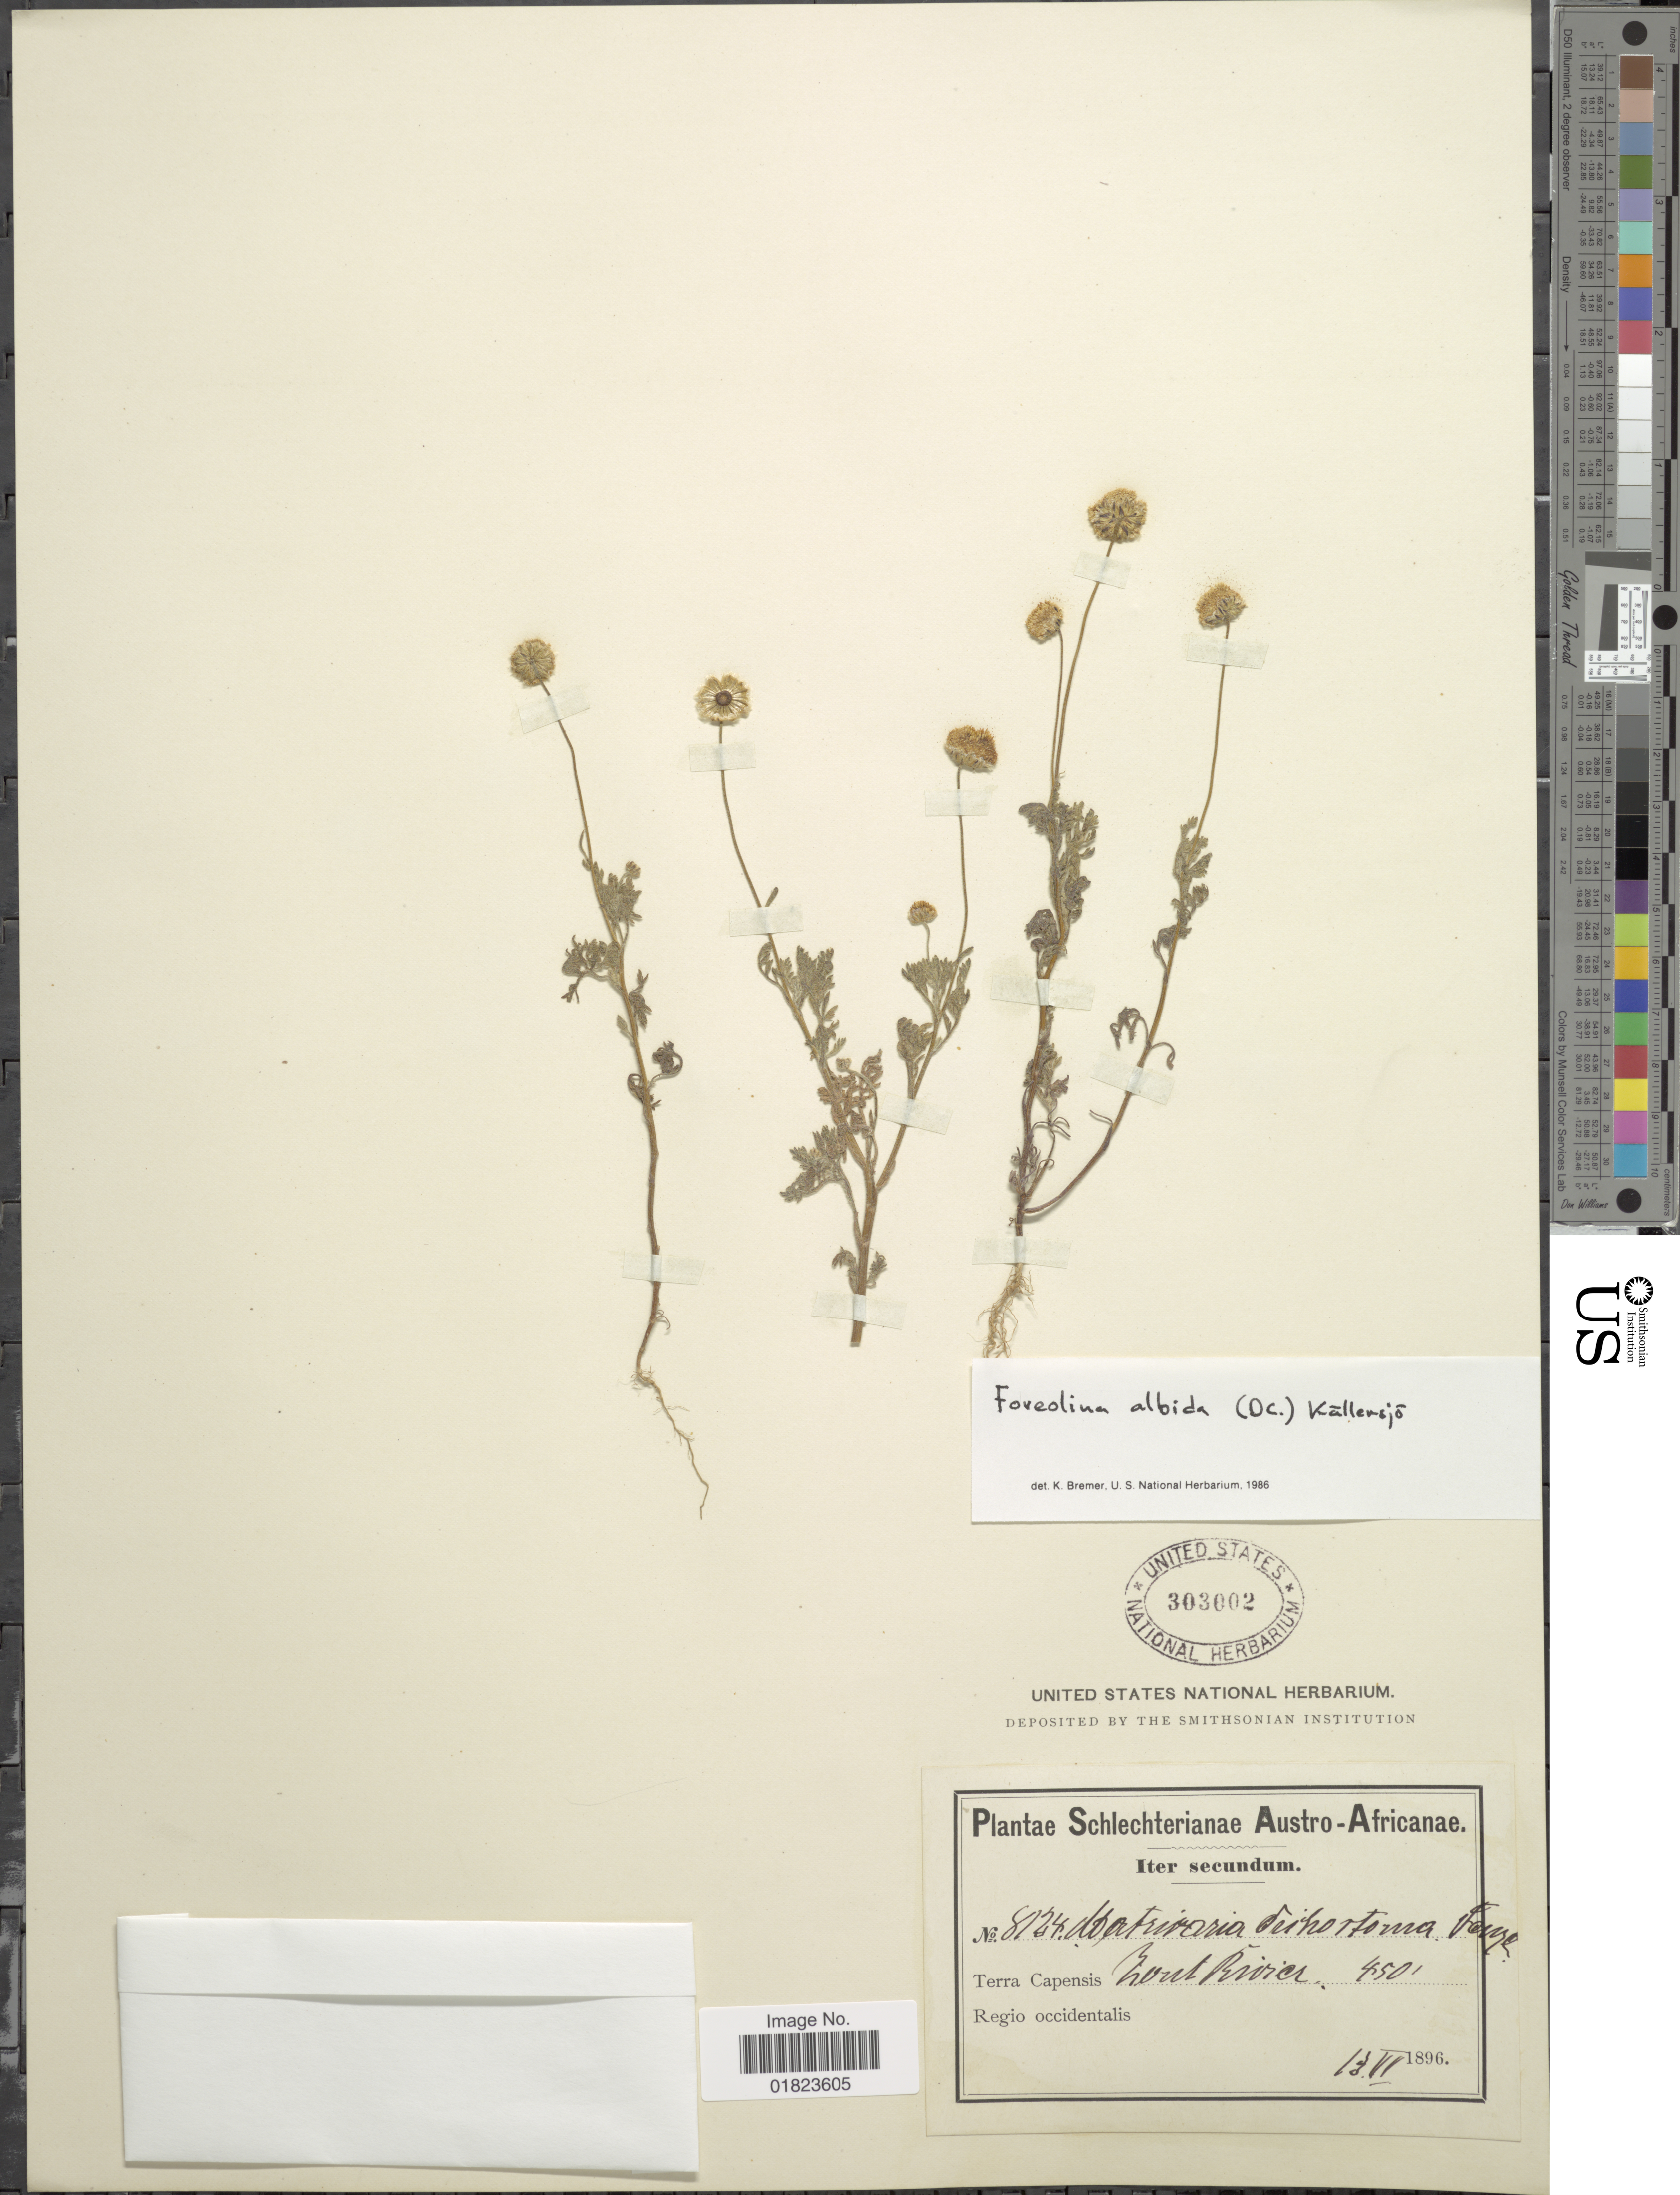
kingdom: Plantae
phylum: Tracheophyta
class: Magnoliopsida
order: Asterales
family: Asteraceae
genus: Foveolina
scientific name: Foveolina albida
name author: (DC.) Källersjö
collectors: Schlechter, --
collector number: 8124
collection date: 1896-06-13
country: South Africa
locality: Austro-Africanae, Terra Capensis, Zout Rivier, Regio occidentalis.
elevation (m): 137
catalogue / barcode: US 303002